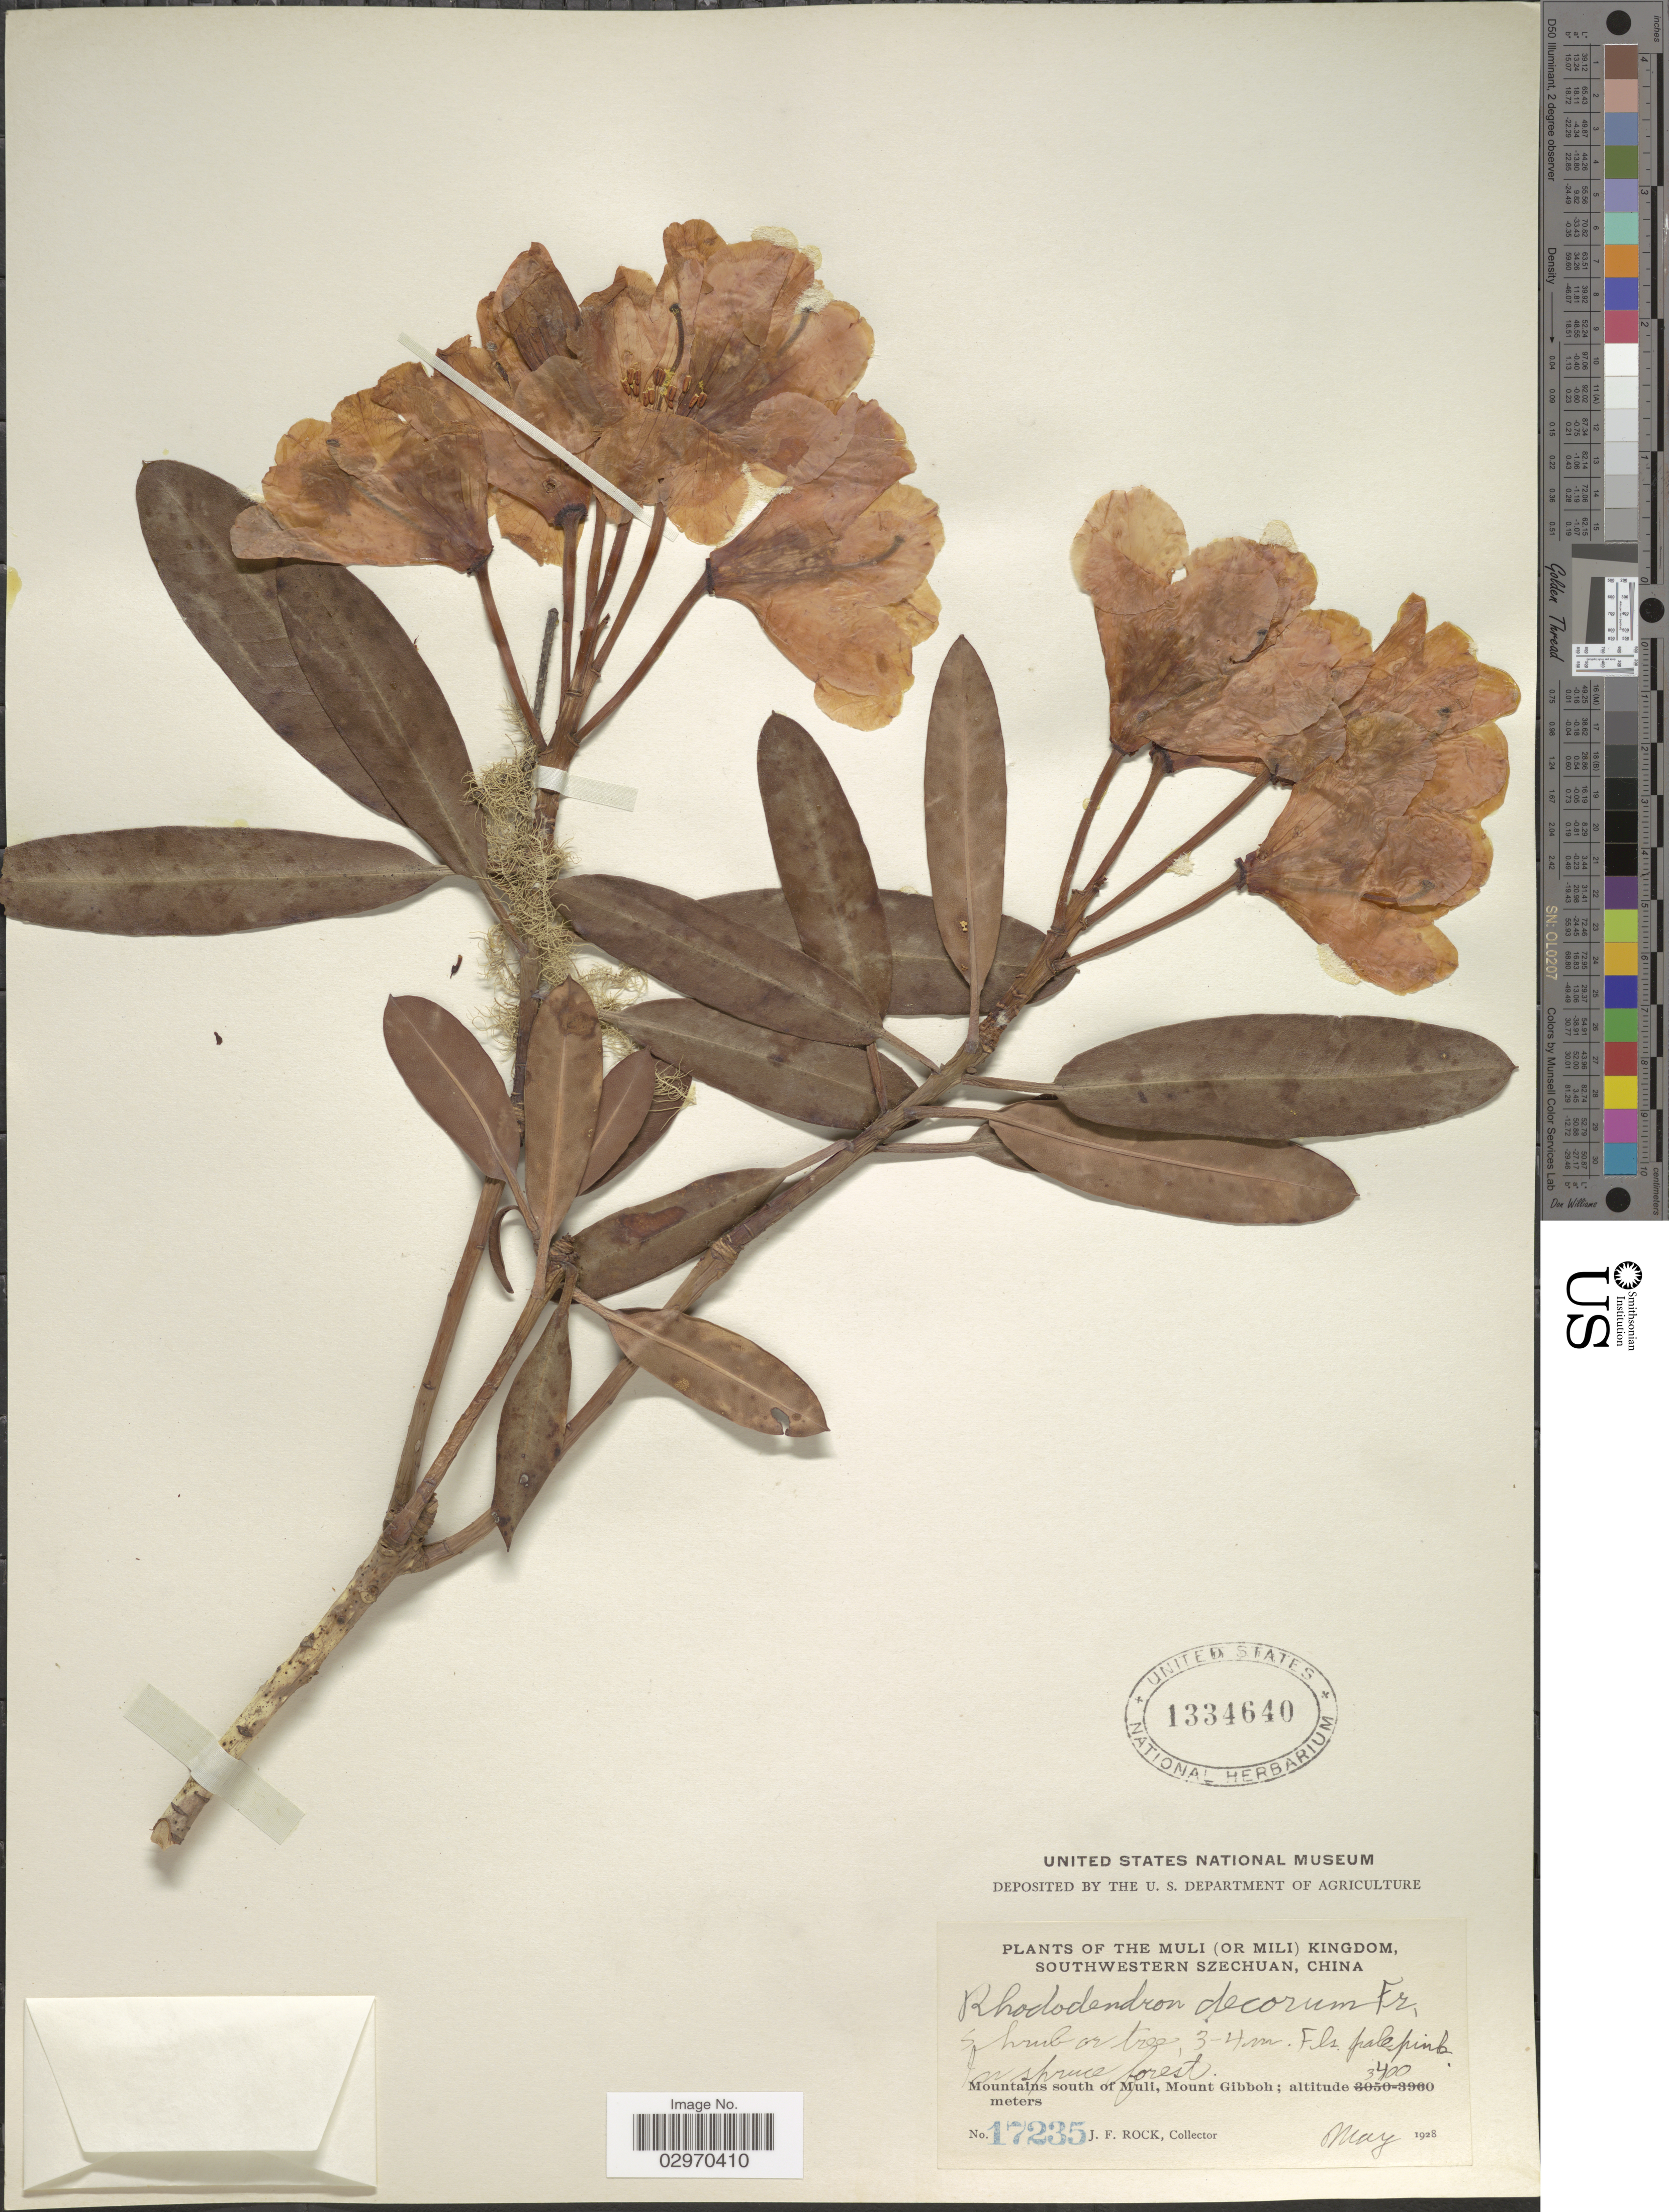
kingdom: Plantae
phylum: Tracheophyta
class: Magnoliopsida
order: Ericales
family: Ericaceae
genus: Rhododendron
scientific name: Rhododendron decorum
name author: Franch.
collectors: J. Rock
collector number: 17235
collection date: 1928-05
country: China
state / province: Sichuan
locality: The Muli (or Mili) Kingdom, Southwestern Szechuan. Mountains south of Muli, Mount Gibboh.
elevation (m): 3400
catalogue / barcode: US 1334640